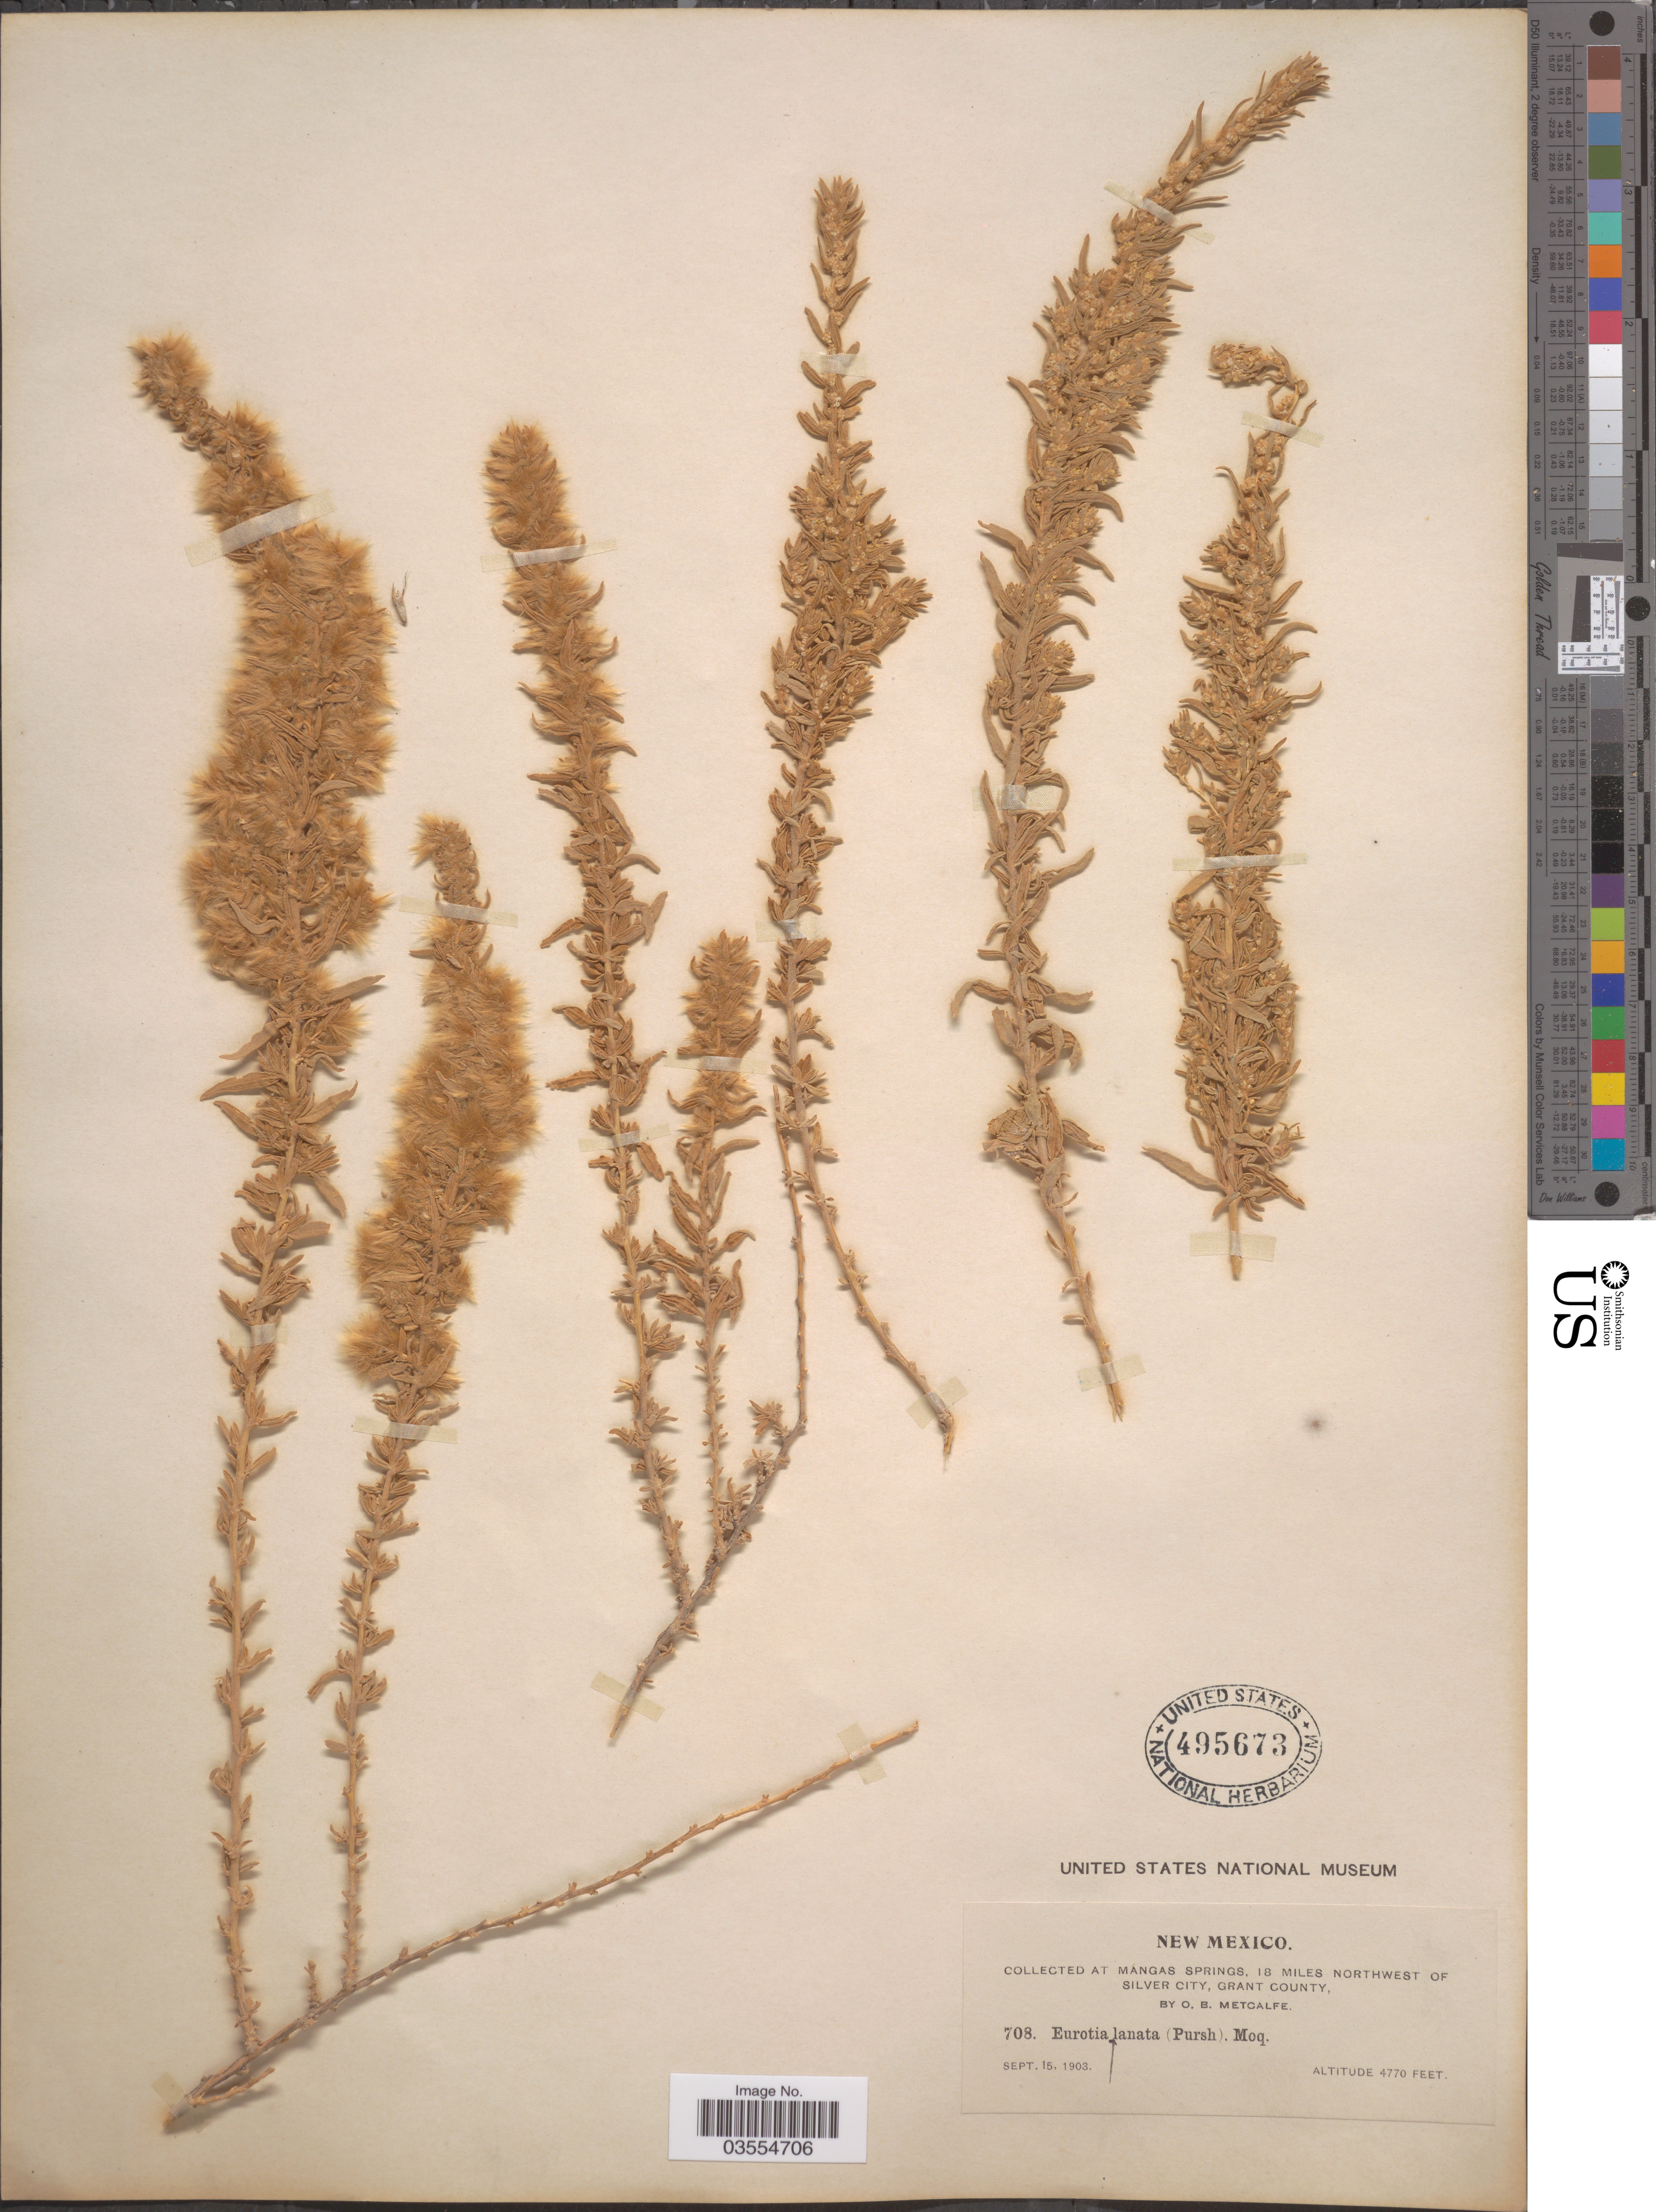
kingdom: Plantae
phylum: Tracheophyta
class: Magnoliopsida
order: Caryophyllales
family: Amaranthaceae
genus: Krascheninnikovia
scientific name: Krascheninnikovia lanata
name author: (Pursh) A. Meeuse & A.Smit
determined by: U.S. National Herbarium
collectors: O. B. Metcalfe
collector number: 708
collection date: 1903-09-15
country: United States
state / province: New Mexico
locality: At Mangas Springs, 18 miles northwest of Silver City, Grant County.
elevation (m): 1454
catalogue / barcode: US 495673